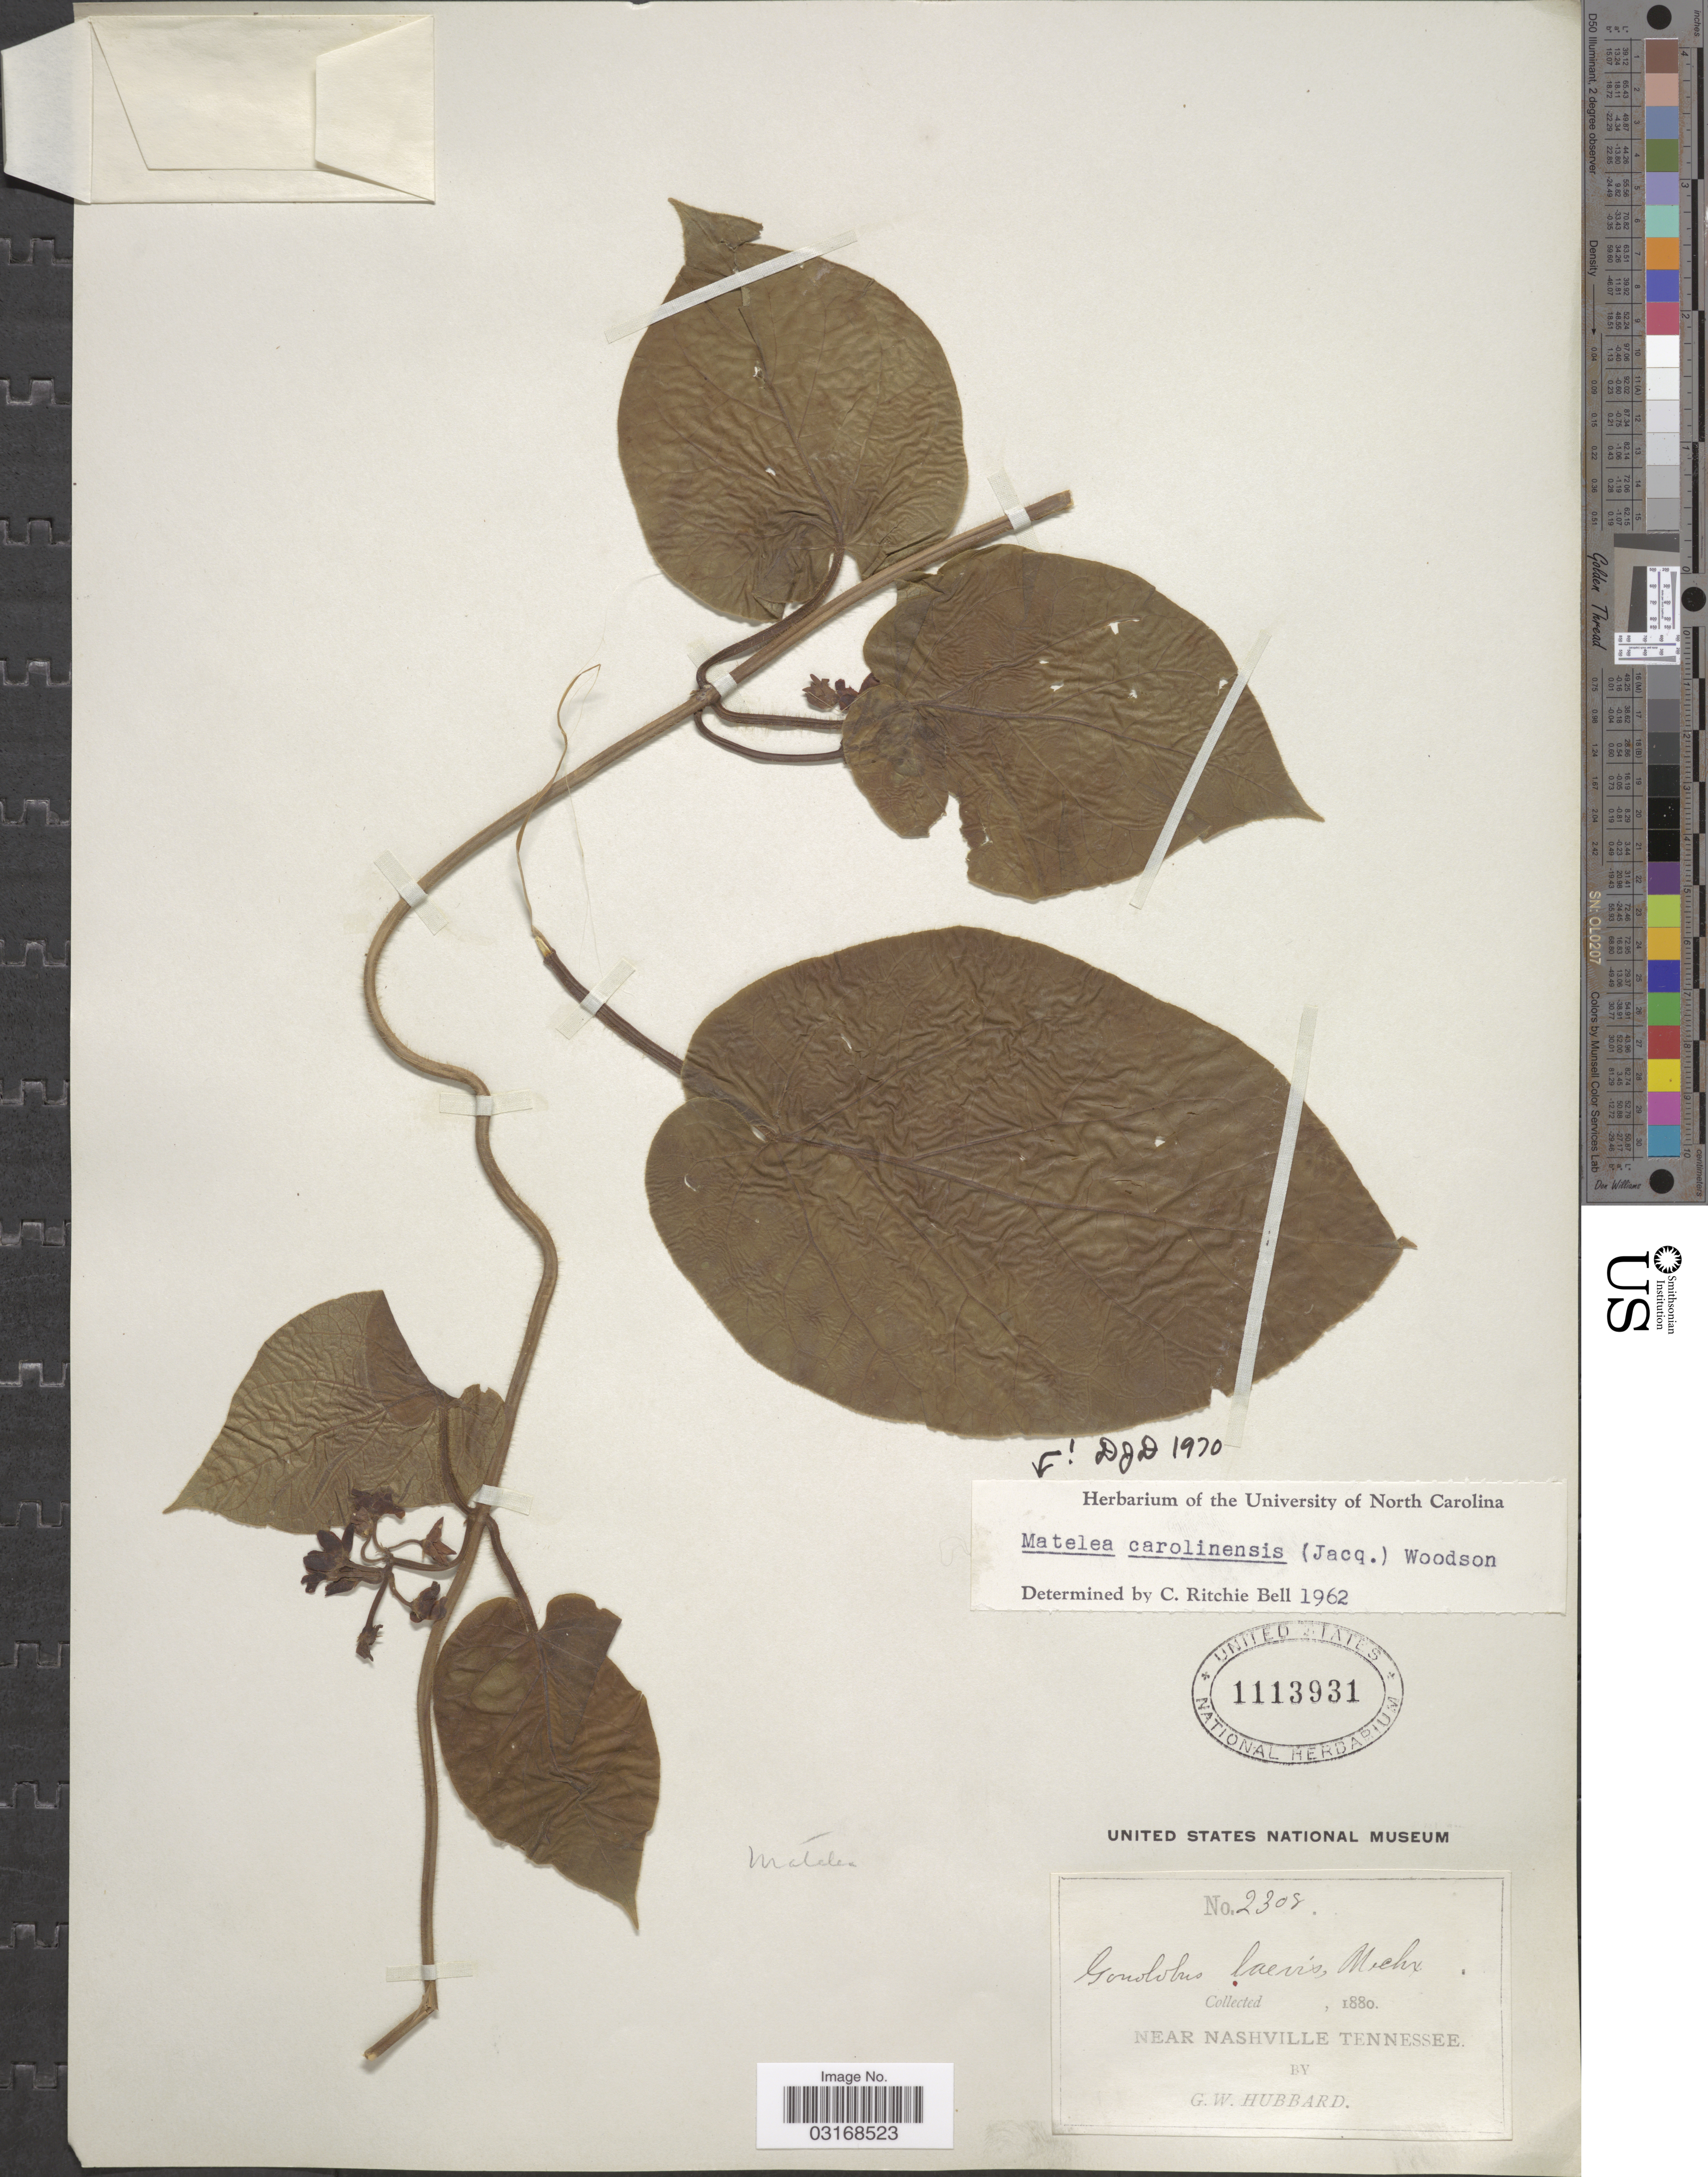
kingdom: Plantae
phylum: Tracheophyta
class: Magnoliopsida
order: Gentianales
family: Apocynaceae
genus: Matelea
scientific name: Matelea carolinensis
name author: (Jacq.) Woodson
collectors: G. W. Hubbard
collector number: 2308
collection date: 1880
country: United States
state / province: Tennessee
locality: Near Nashville.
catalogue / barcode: US 1113931